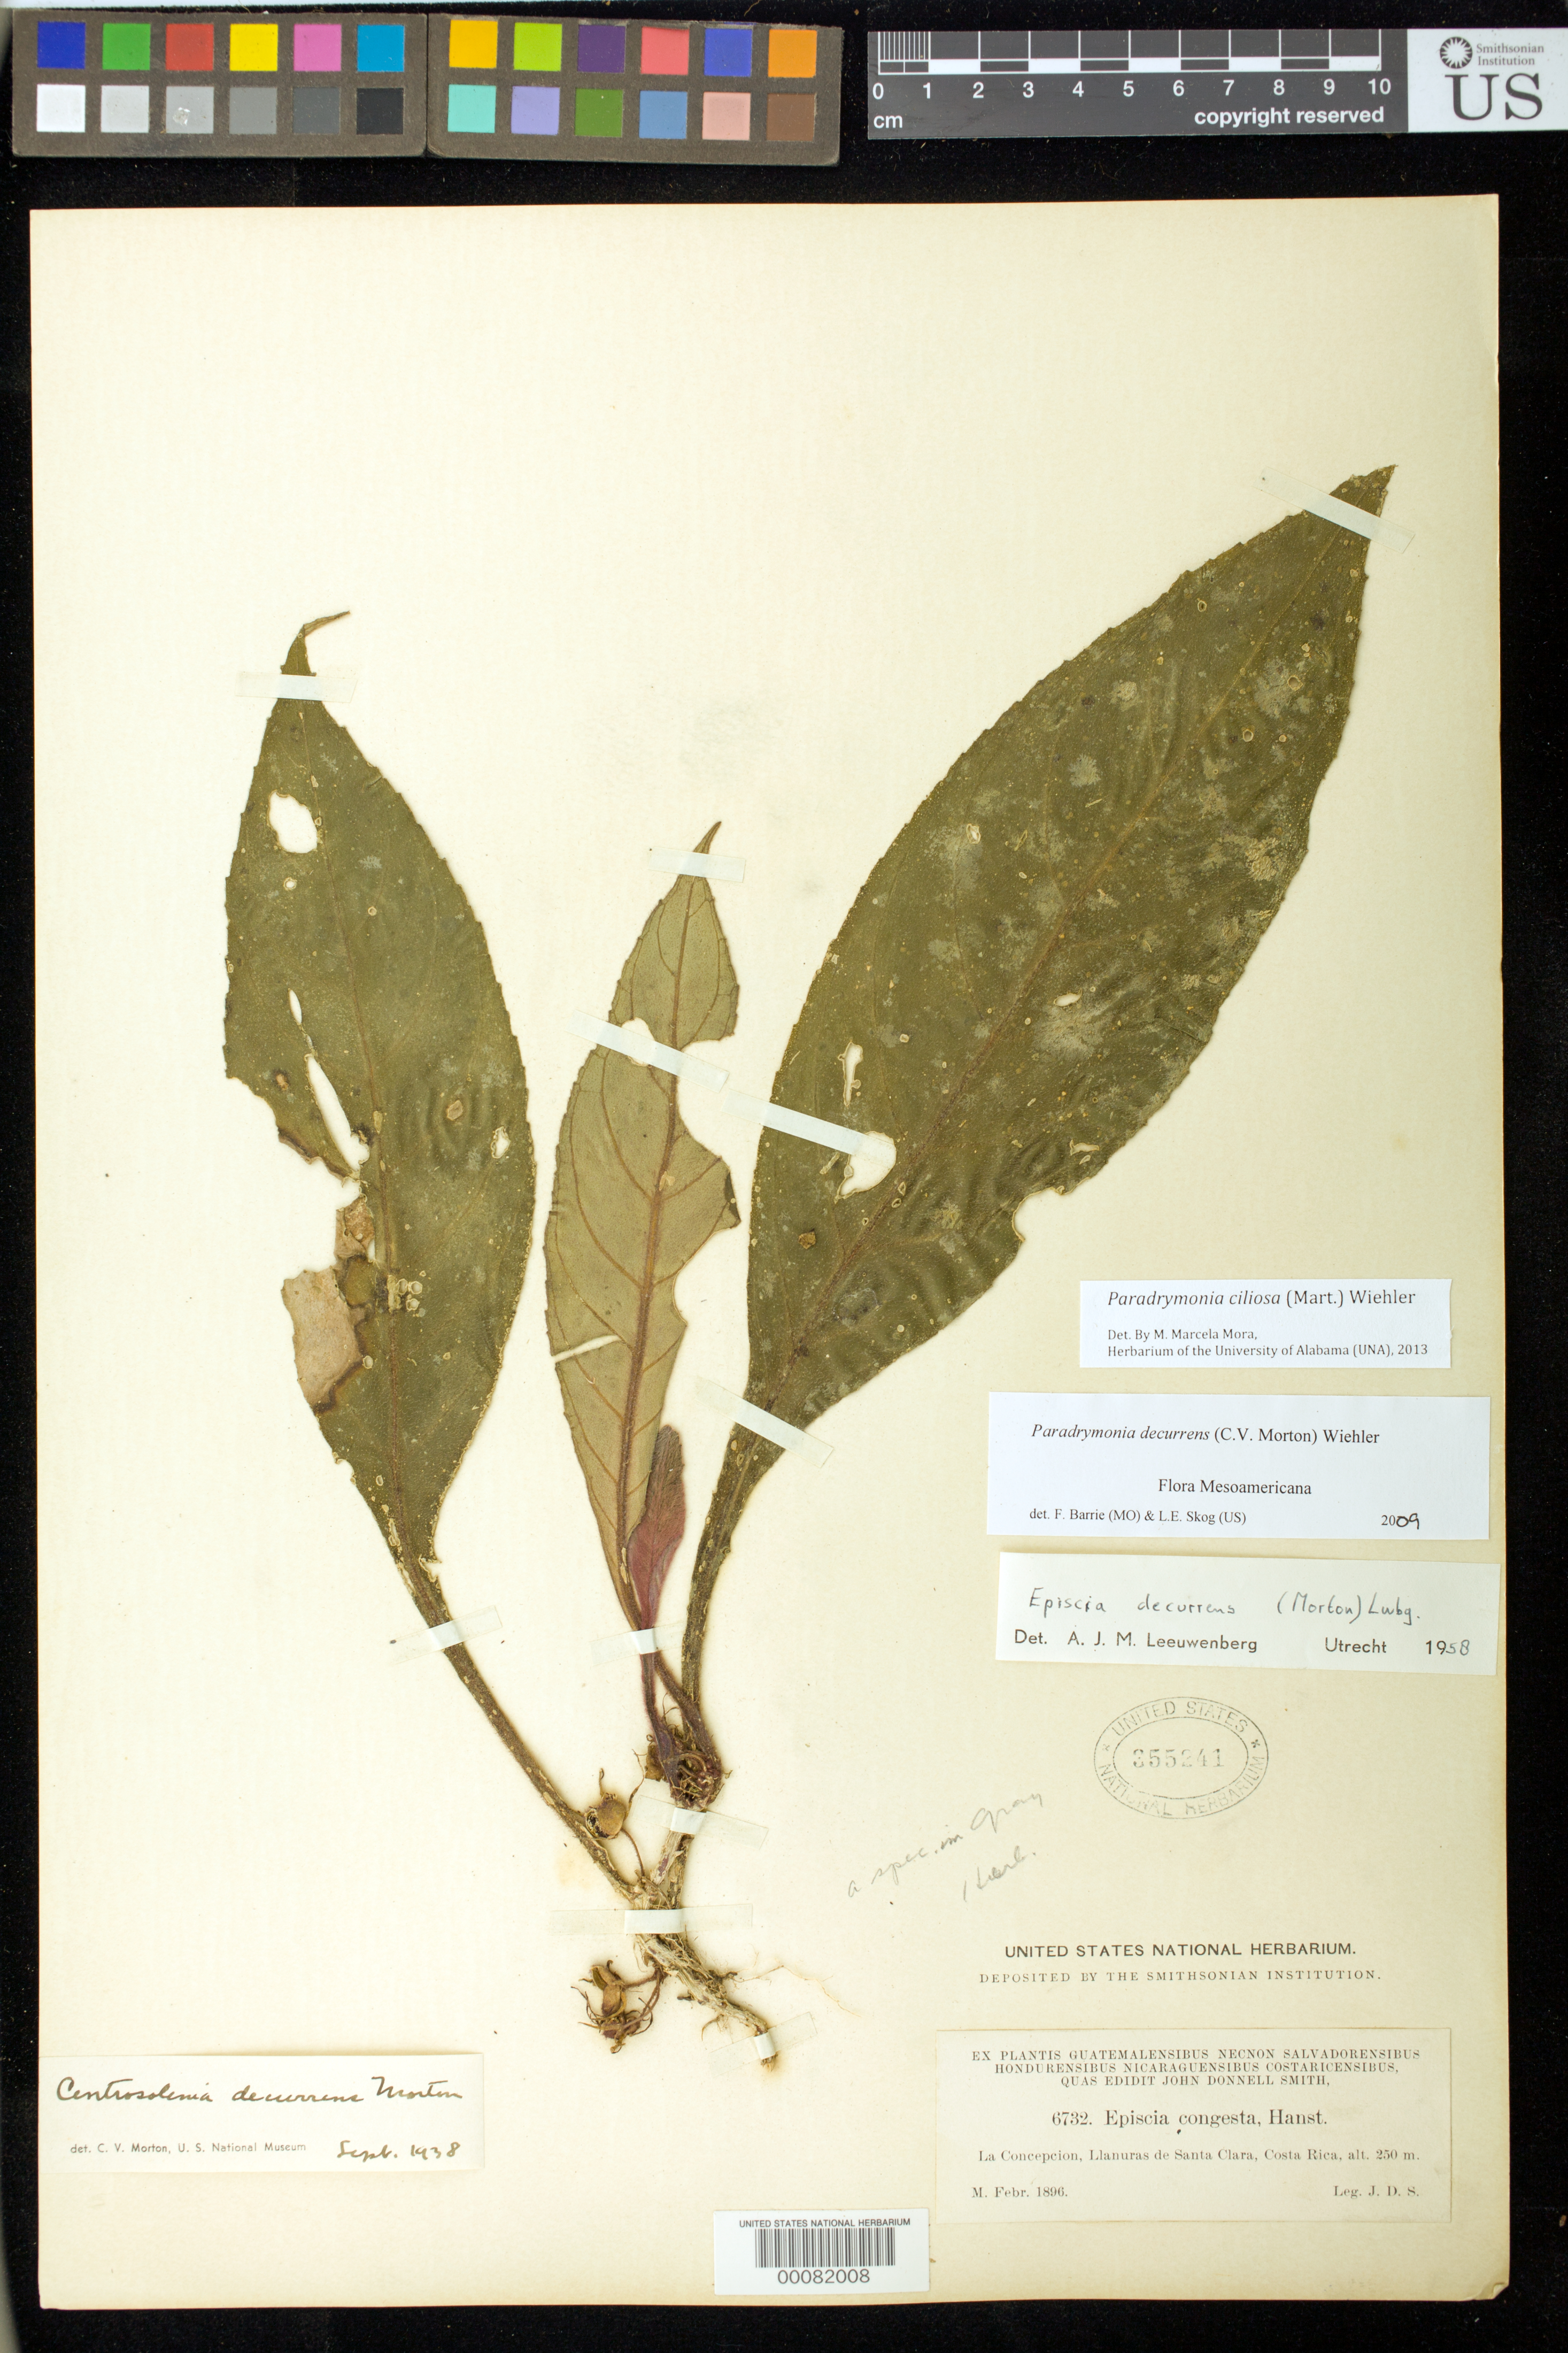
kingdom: Plantae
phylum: Tracheophyta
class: Magnoliopsida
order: Lamiales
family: Gesneriaceae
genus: Paradrymonia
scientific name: Paradrymonia ciliosa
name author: (Mart.) Wiehler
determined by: Mora, M. Marcela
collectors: J. Donnell Smith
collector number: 6732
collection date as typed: Feb 1896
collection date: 1896-02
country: Costa Rica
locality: La Concepcion, Llanuras de Santa Clara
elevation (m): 250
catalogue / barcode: US 355241